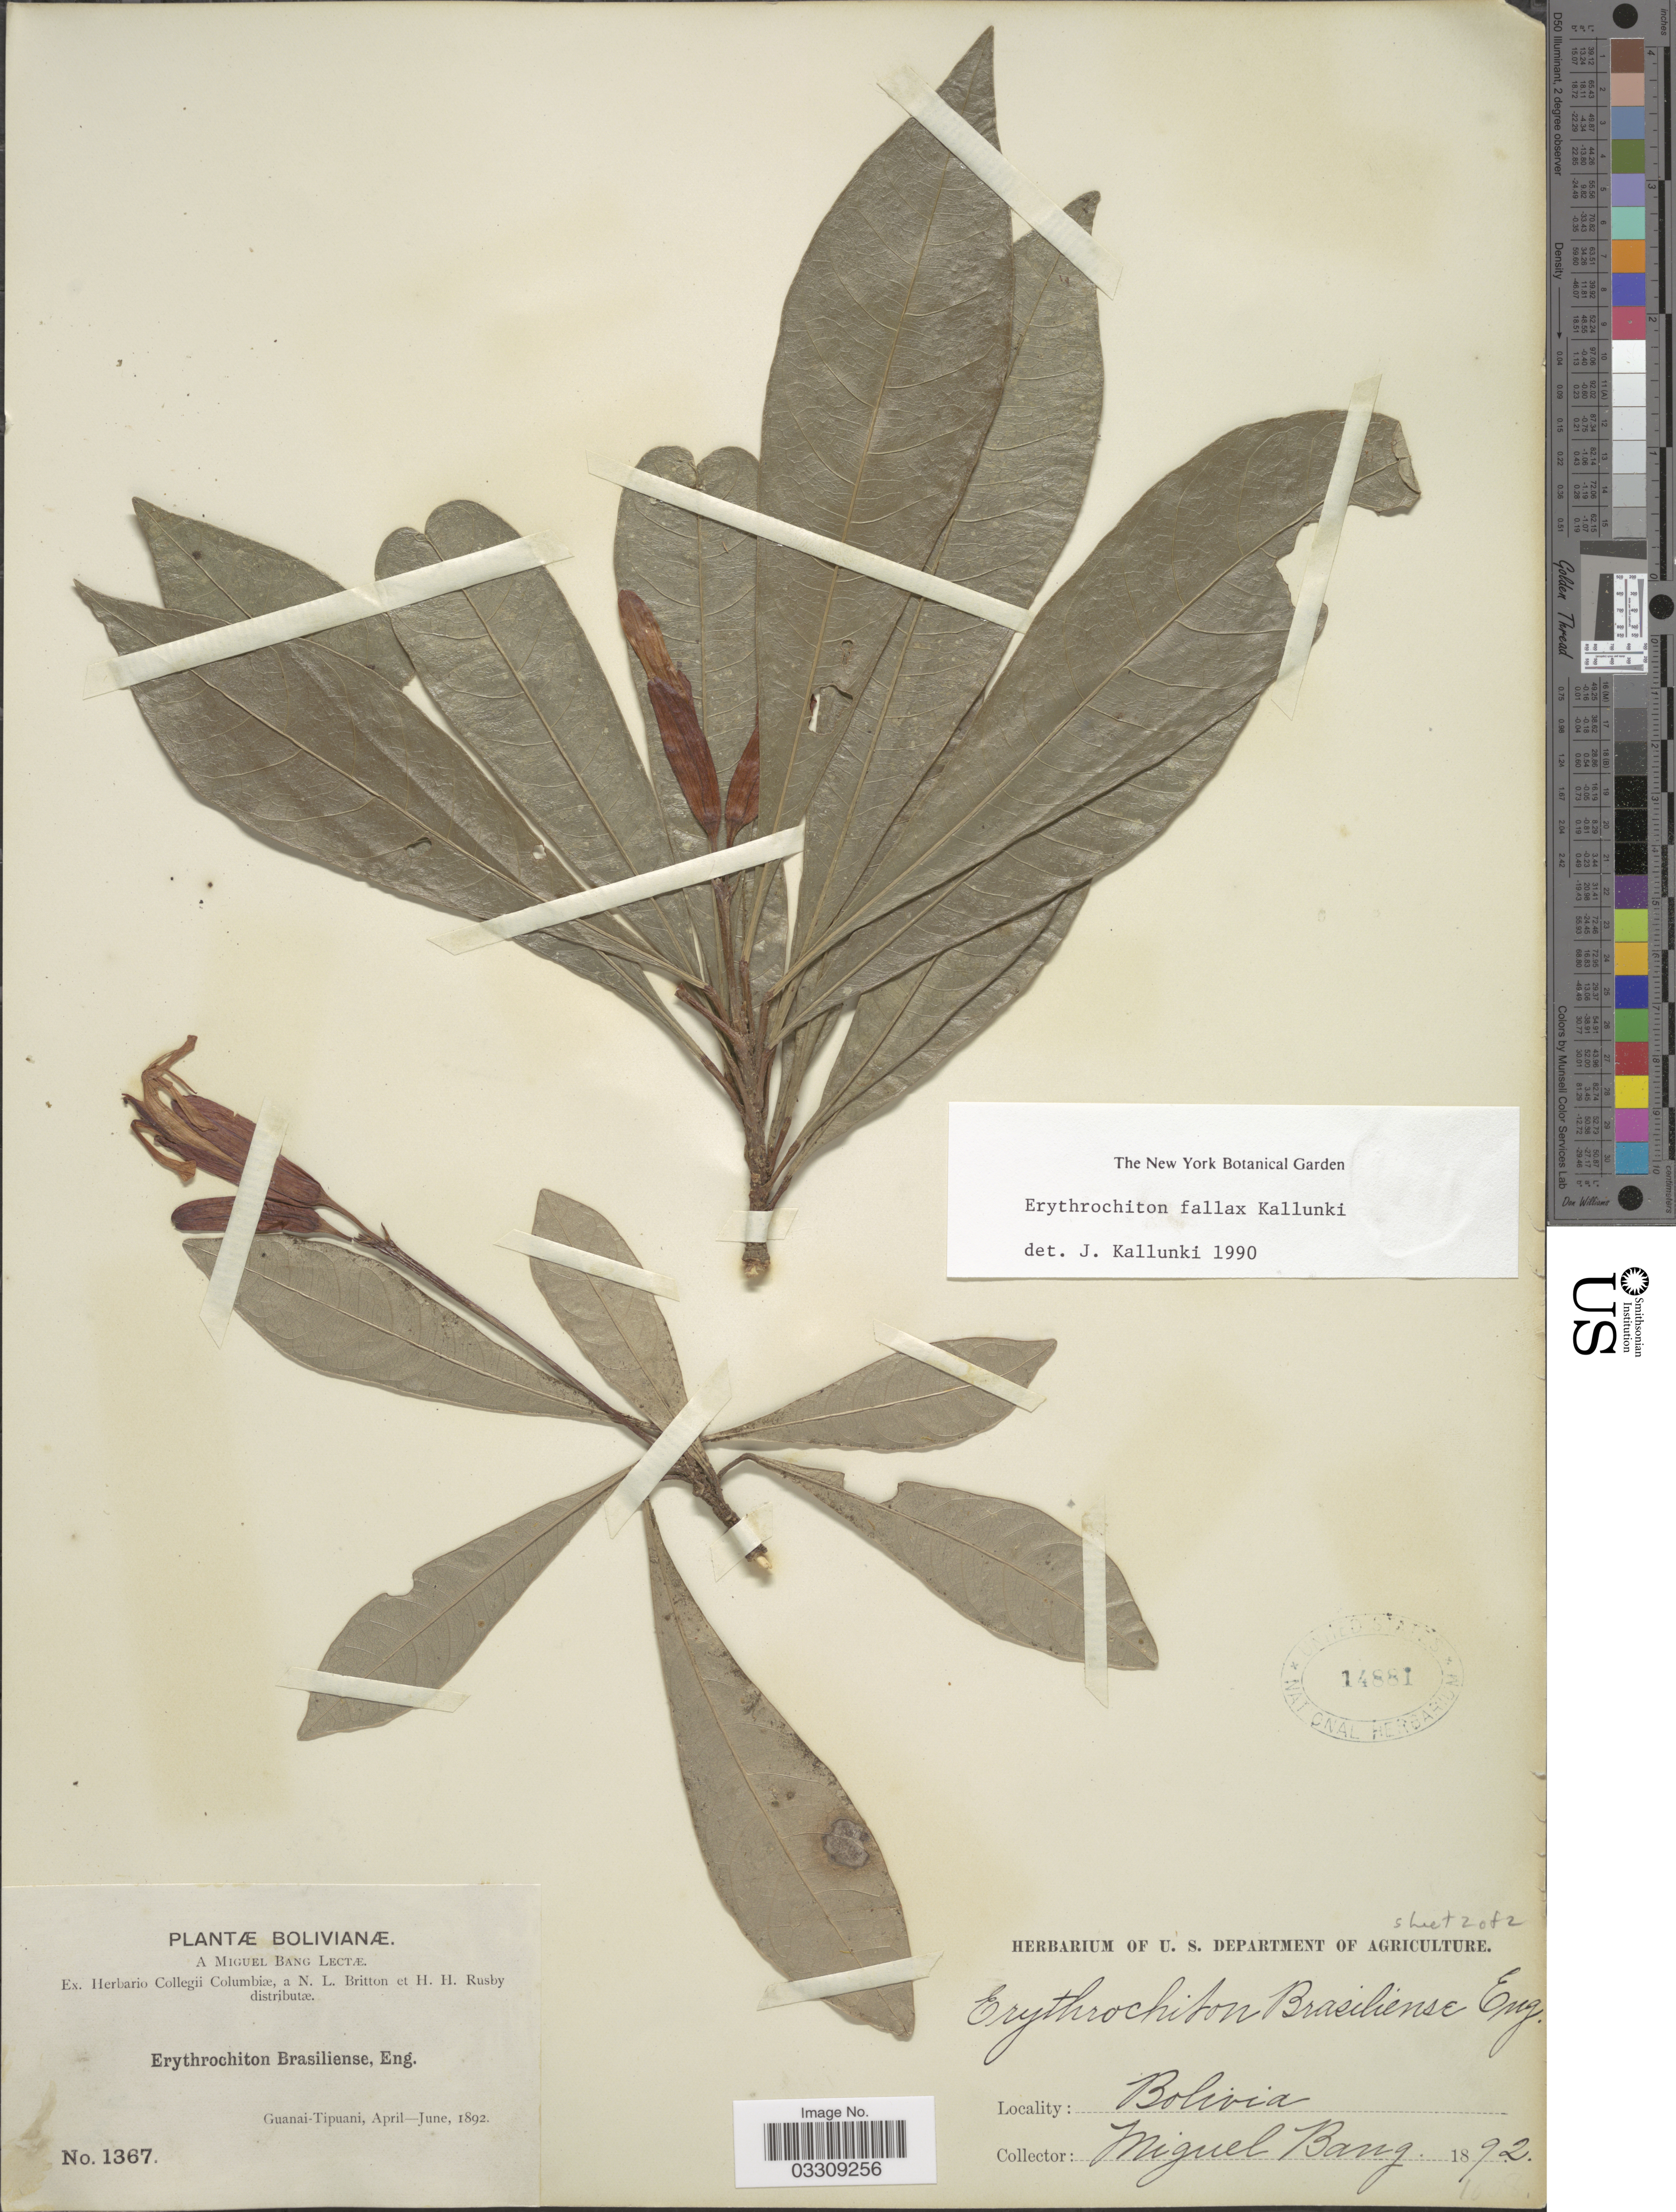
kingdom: Plantae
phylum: Tracheophyta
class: Magnoliopsida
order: Sapindales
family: Rutaceae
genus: Erythrochiton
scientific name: Erythrochiton fallax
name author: Kallunki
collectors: M. Bang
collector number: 1367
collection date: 1892-04/1892-06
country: Bolivia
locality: Guanai-Tipuani.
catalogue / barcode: US 14881